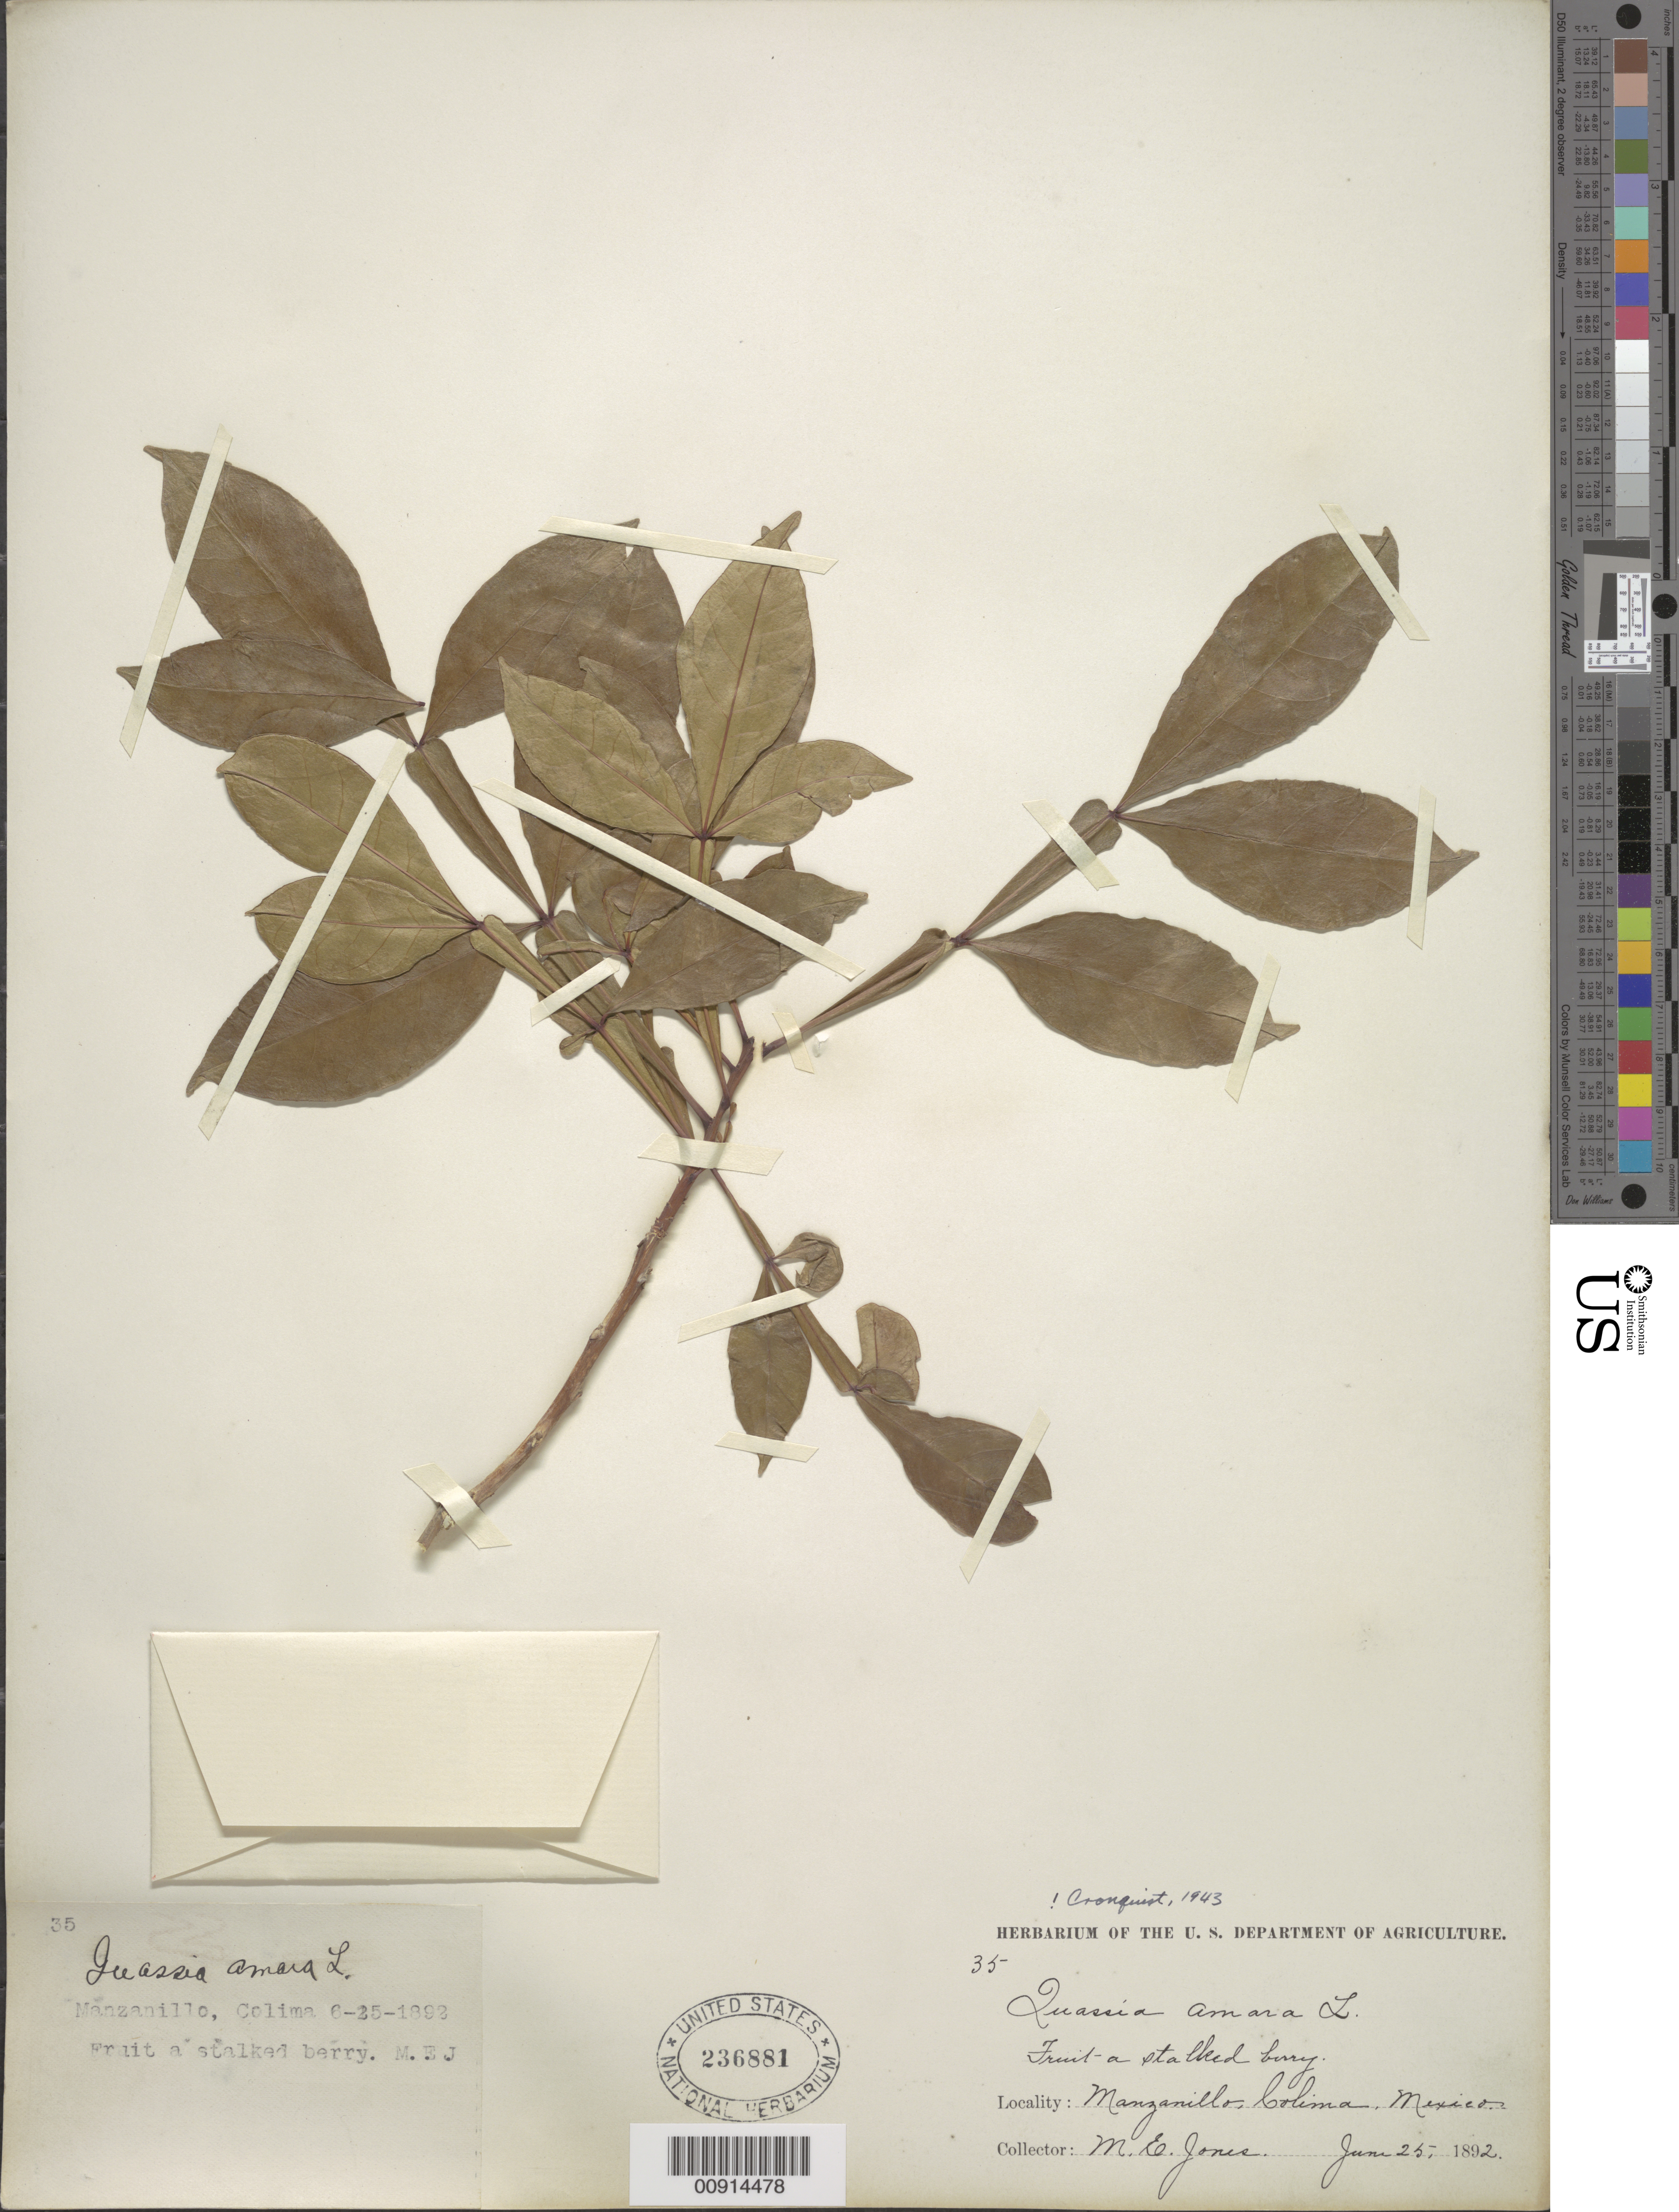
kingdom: Plantae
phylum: Tracheophyta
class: Magnoliopsida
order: Sapindales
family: Simaroubaceae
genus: Quassia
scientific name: Quassia amara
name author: L.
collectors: M. E. Jones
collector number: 35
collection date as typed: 25 Jun 1892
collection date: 1892-06-25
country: Mexico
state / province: Colima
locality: Manzanillo, Colima.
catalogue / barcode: US 236881